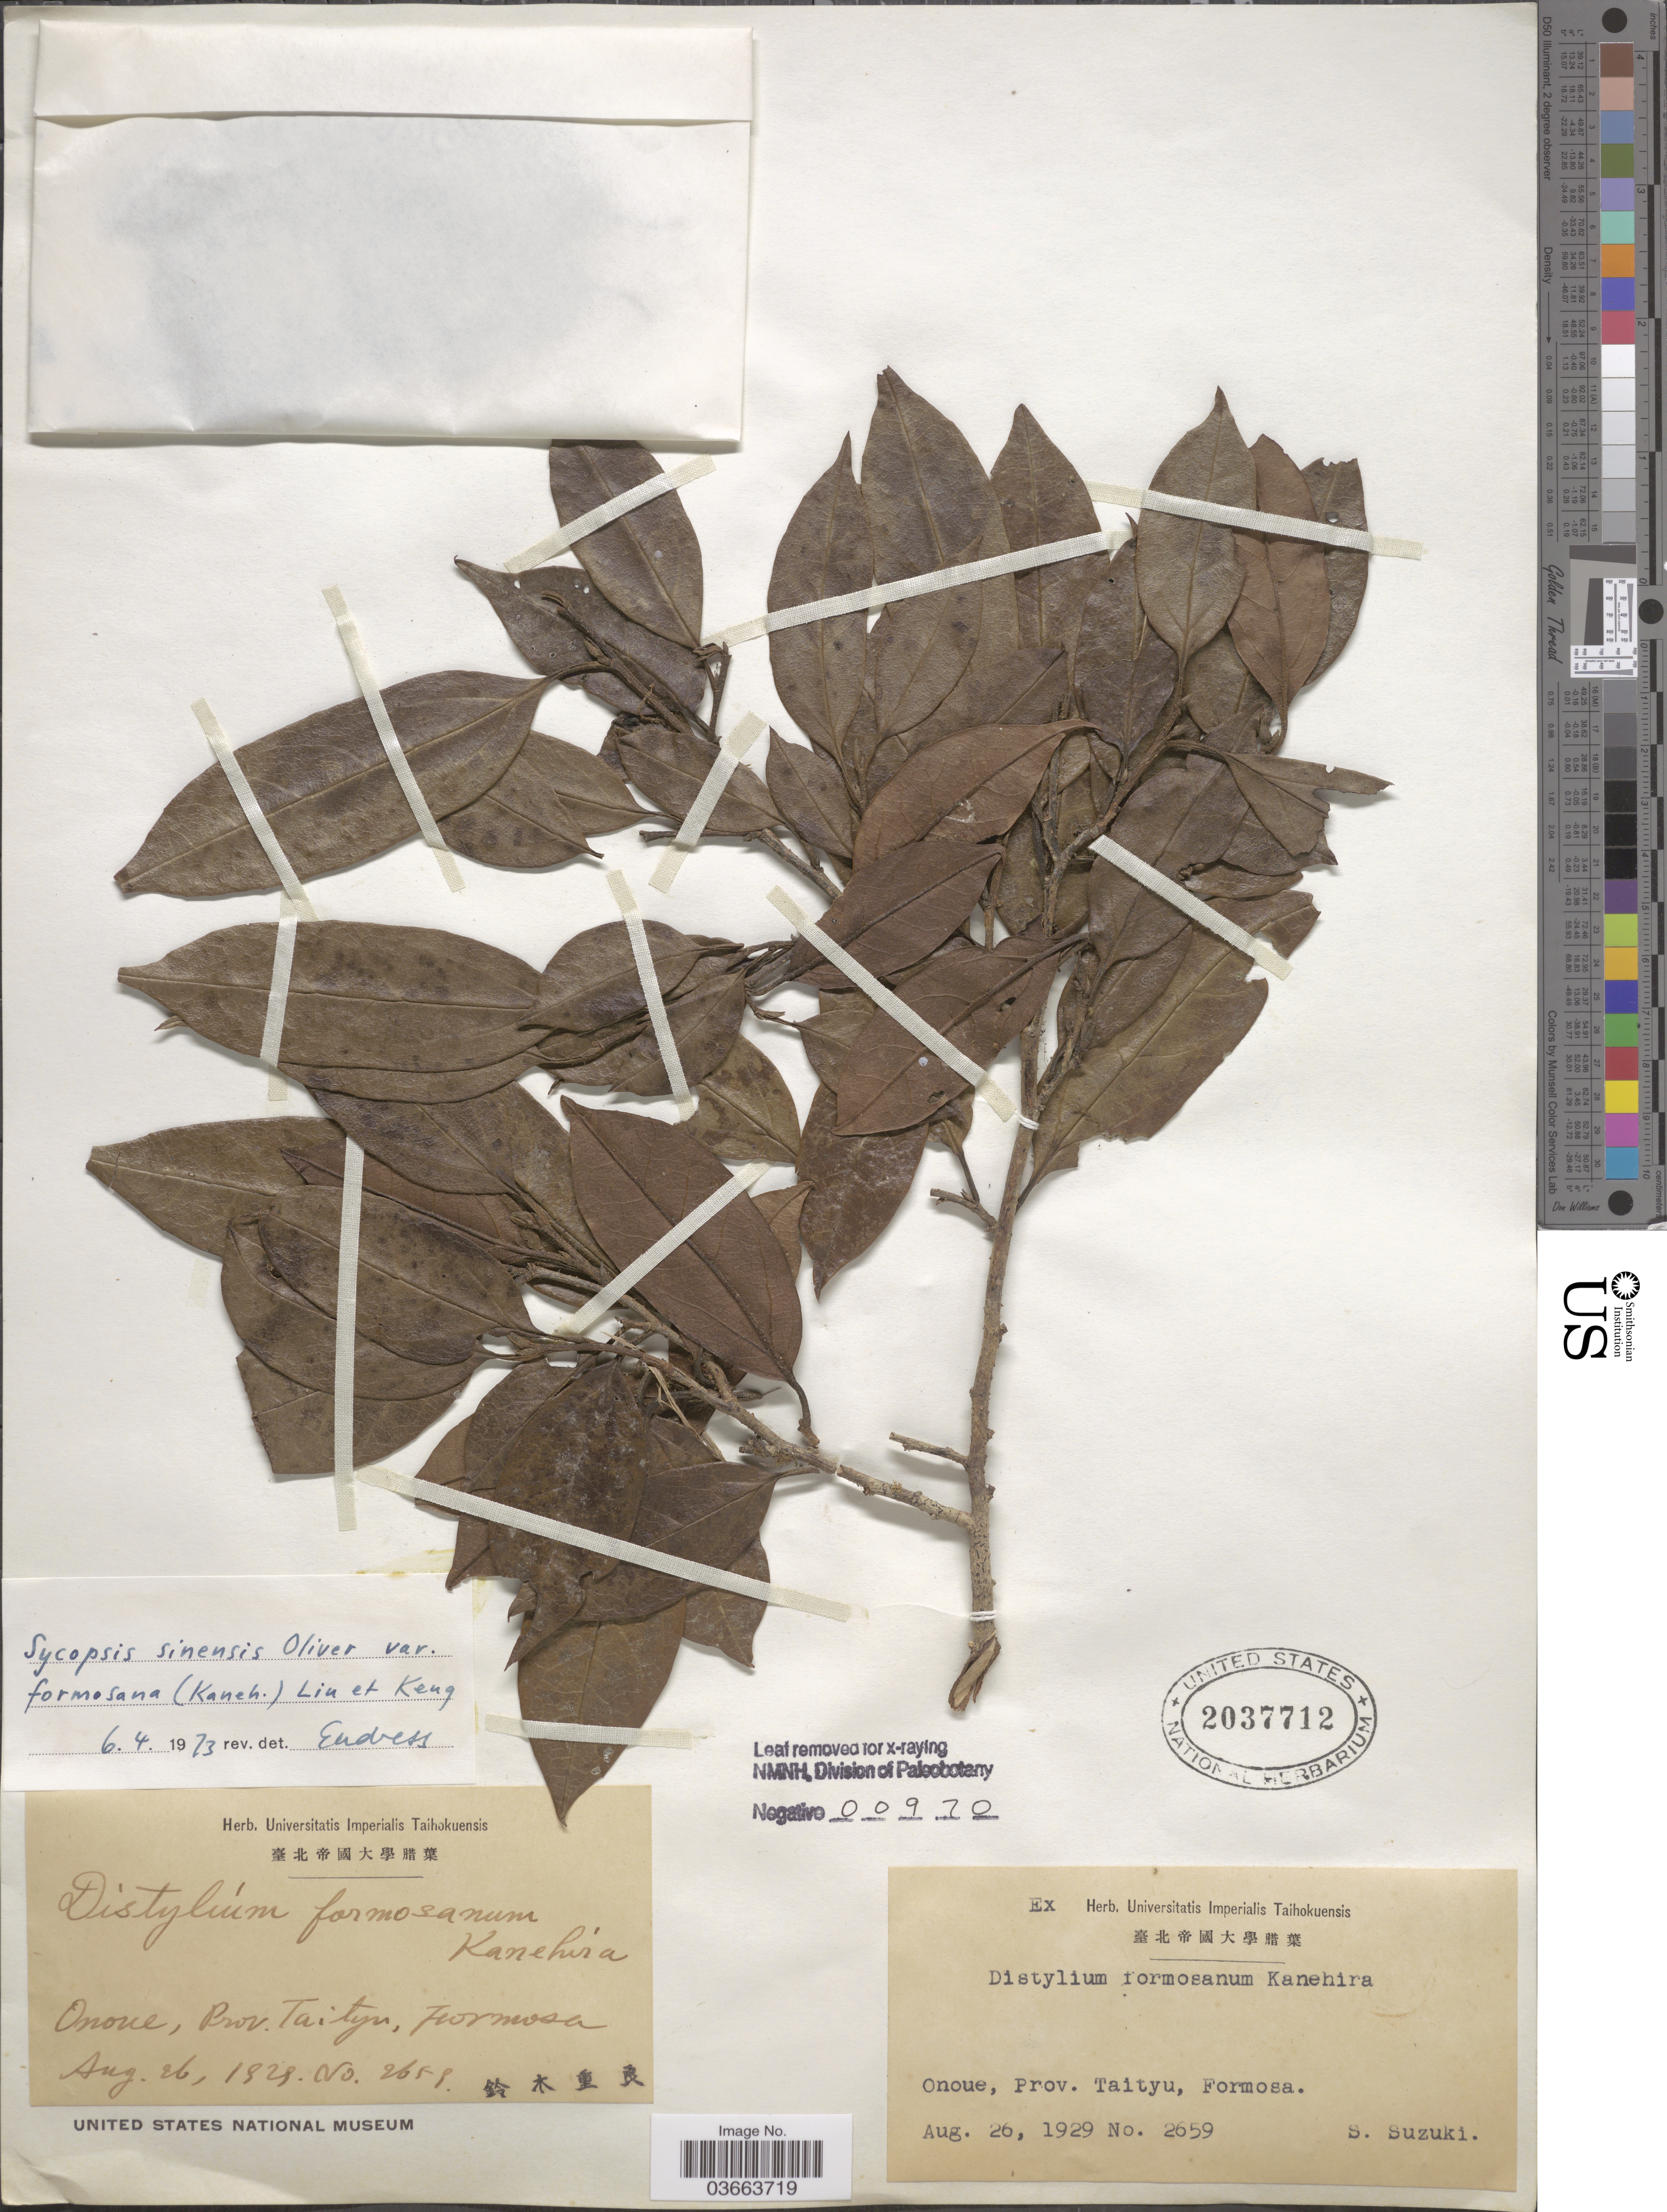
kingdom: Plantae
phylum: Tracheophyta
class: Magnoliopsida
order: Saxifragales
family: Hamamelidaceae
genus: Sycopsis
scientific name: Sycopsis sinensis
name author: Oliv.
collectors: S. Suzuki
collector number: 2659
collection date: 1929-08-26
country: Taiwan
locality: Onoue, Prov. Taityu, Formosa.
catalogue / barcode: US 2037712